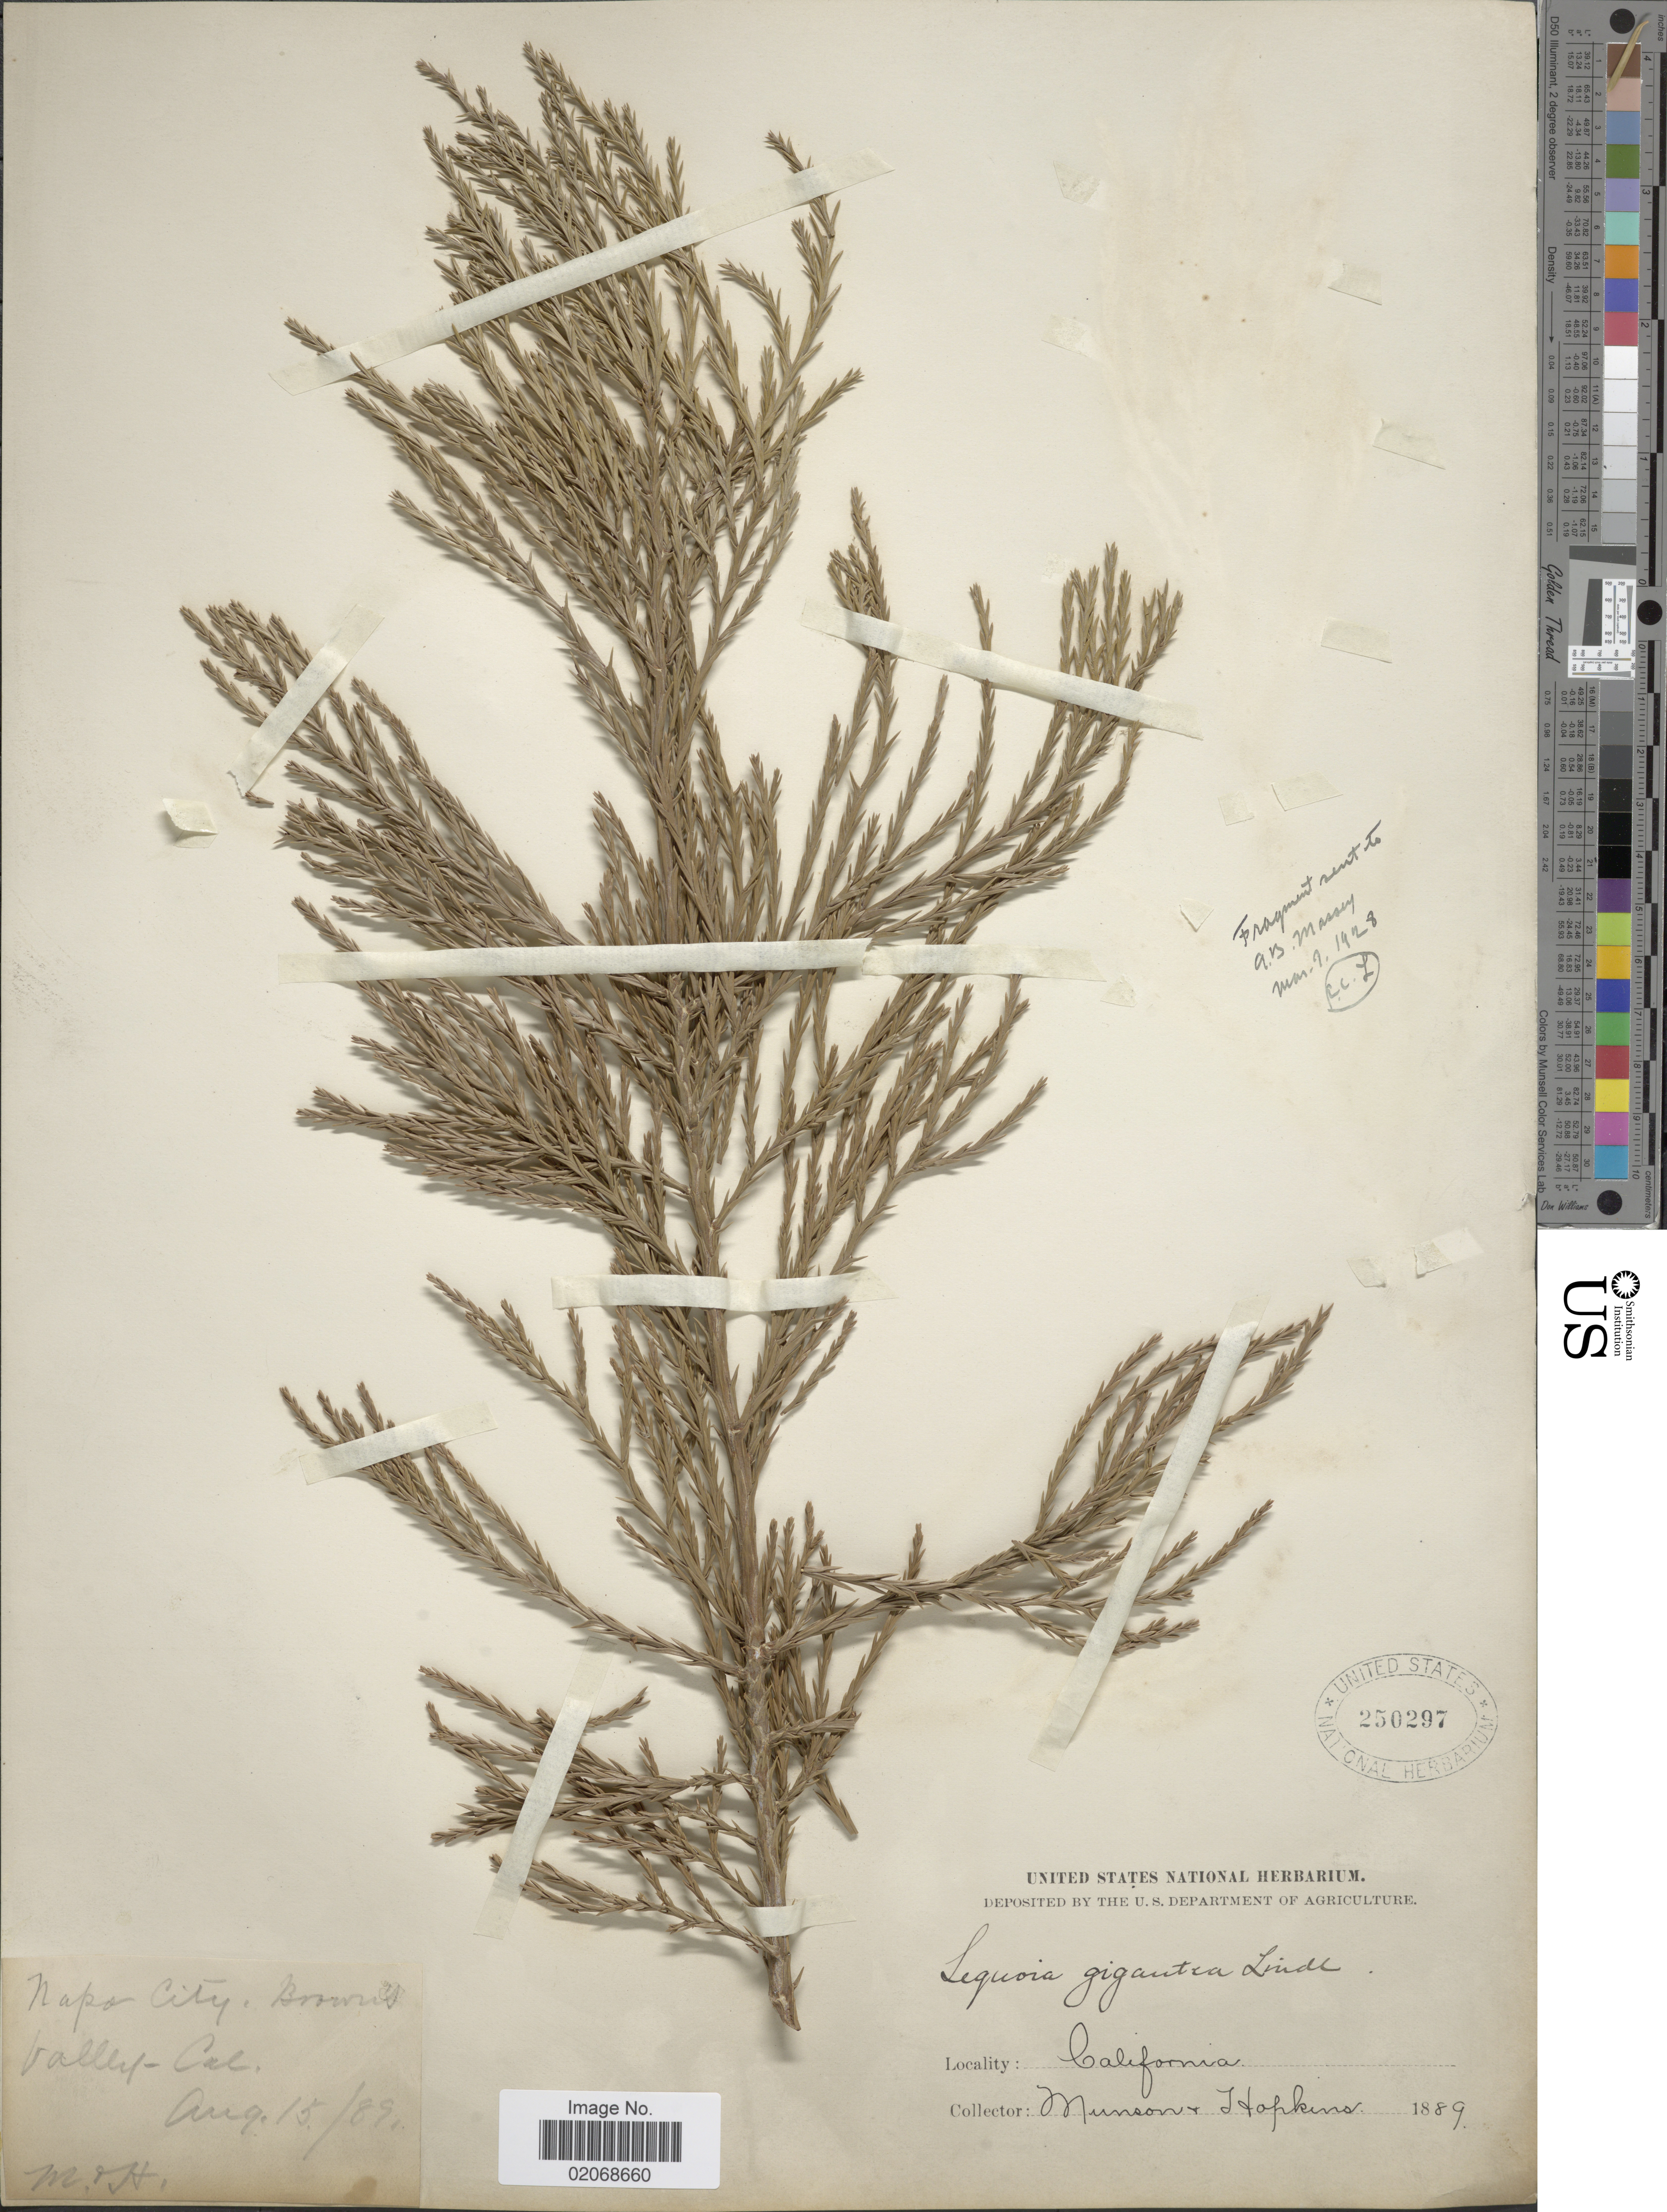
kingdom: Plantae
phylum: Tracheophyta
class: Pinopsida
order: Pinales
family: Cupressaceae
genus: Sequoia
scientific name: Sequoia gigantea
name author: (Lindl.) Decne.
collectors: -. Munson & -. Hopkins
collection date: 1889-08-15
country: United States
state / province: California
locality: Valley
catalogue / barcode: US 250297